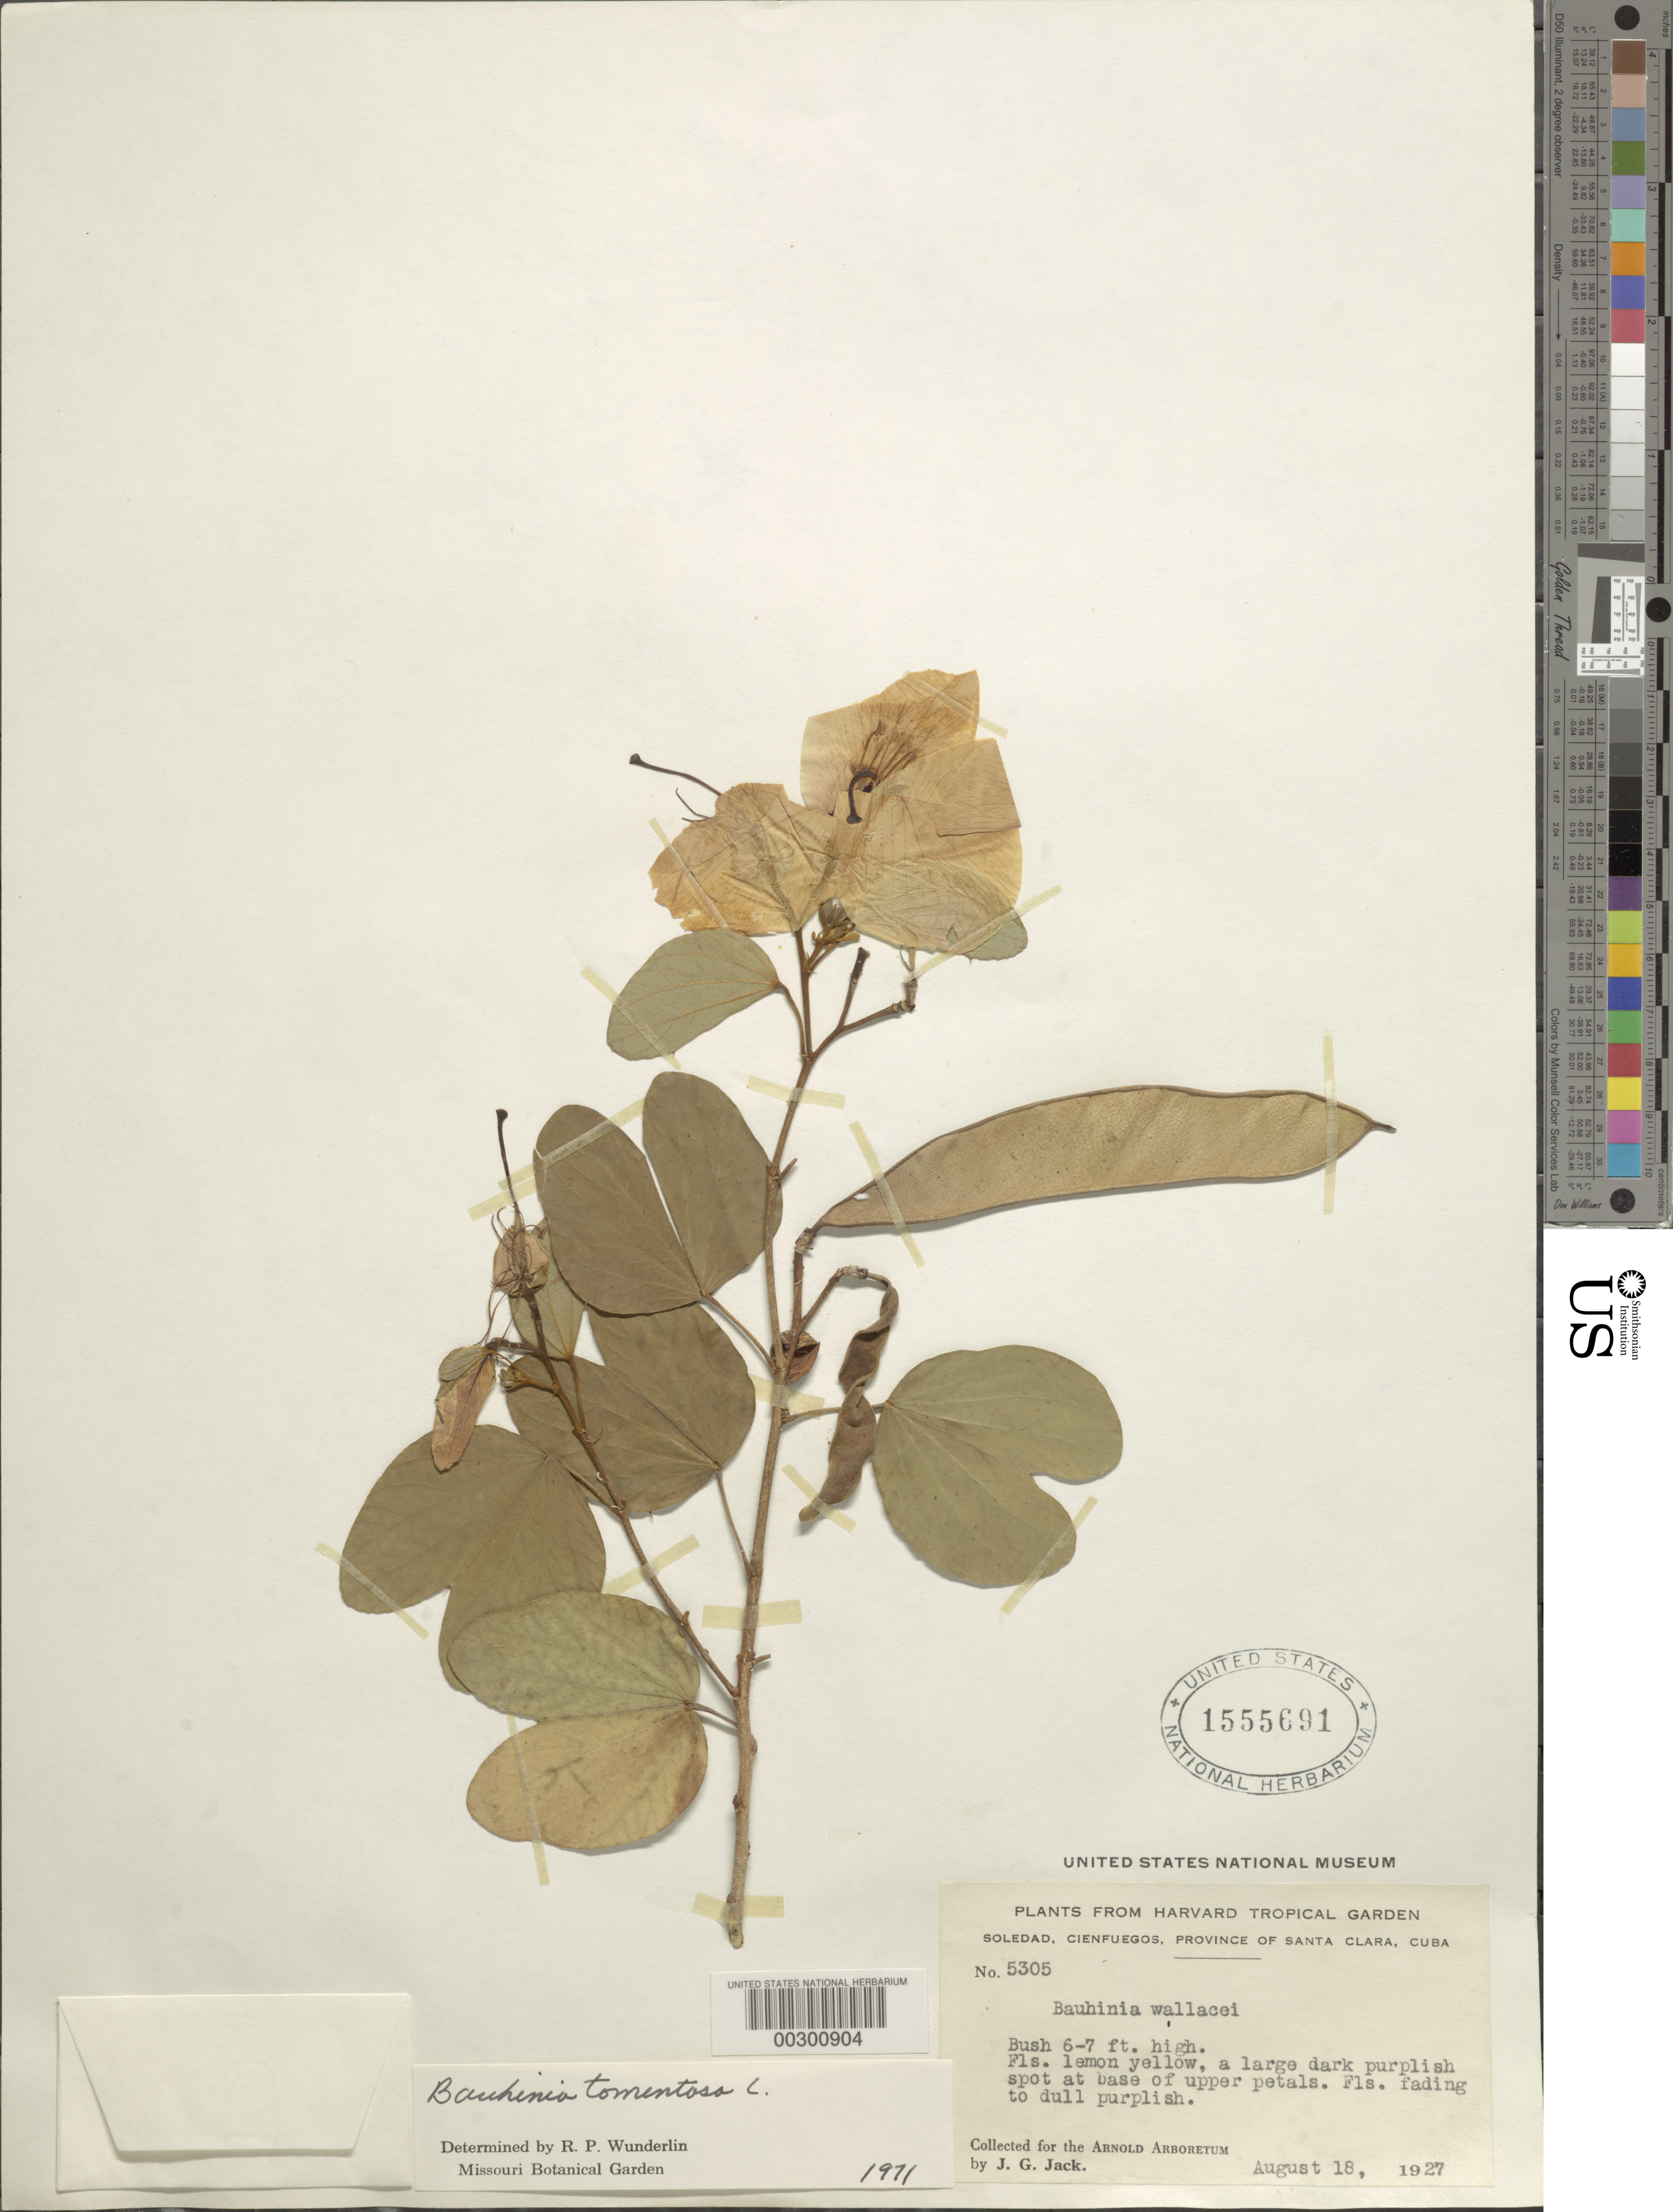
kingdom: Plantae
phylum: Tracheophyta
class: Magnoliopsida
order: Fabales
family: Fabaceae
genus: Bauhinia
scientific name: Bauhinia tomentosa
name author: L.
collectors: J. G. Jack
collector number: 5305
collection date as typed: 18 Aug 1927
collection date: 1927-08-18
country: Cuba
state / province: Las Villas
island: Greater Antilles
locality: Harvard tropical garden, soledad, cienfuegos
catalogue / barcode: US 1555691